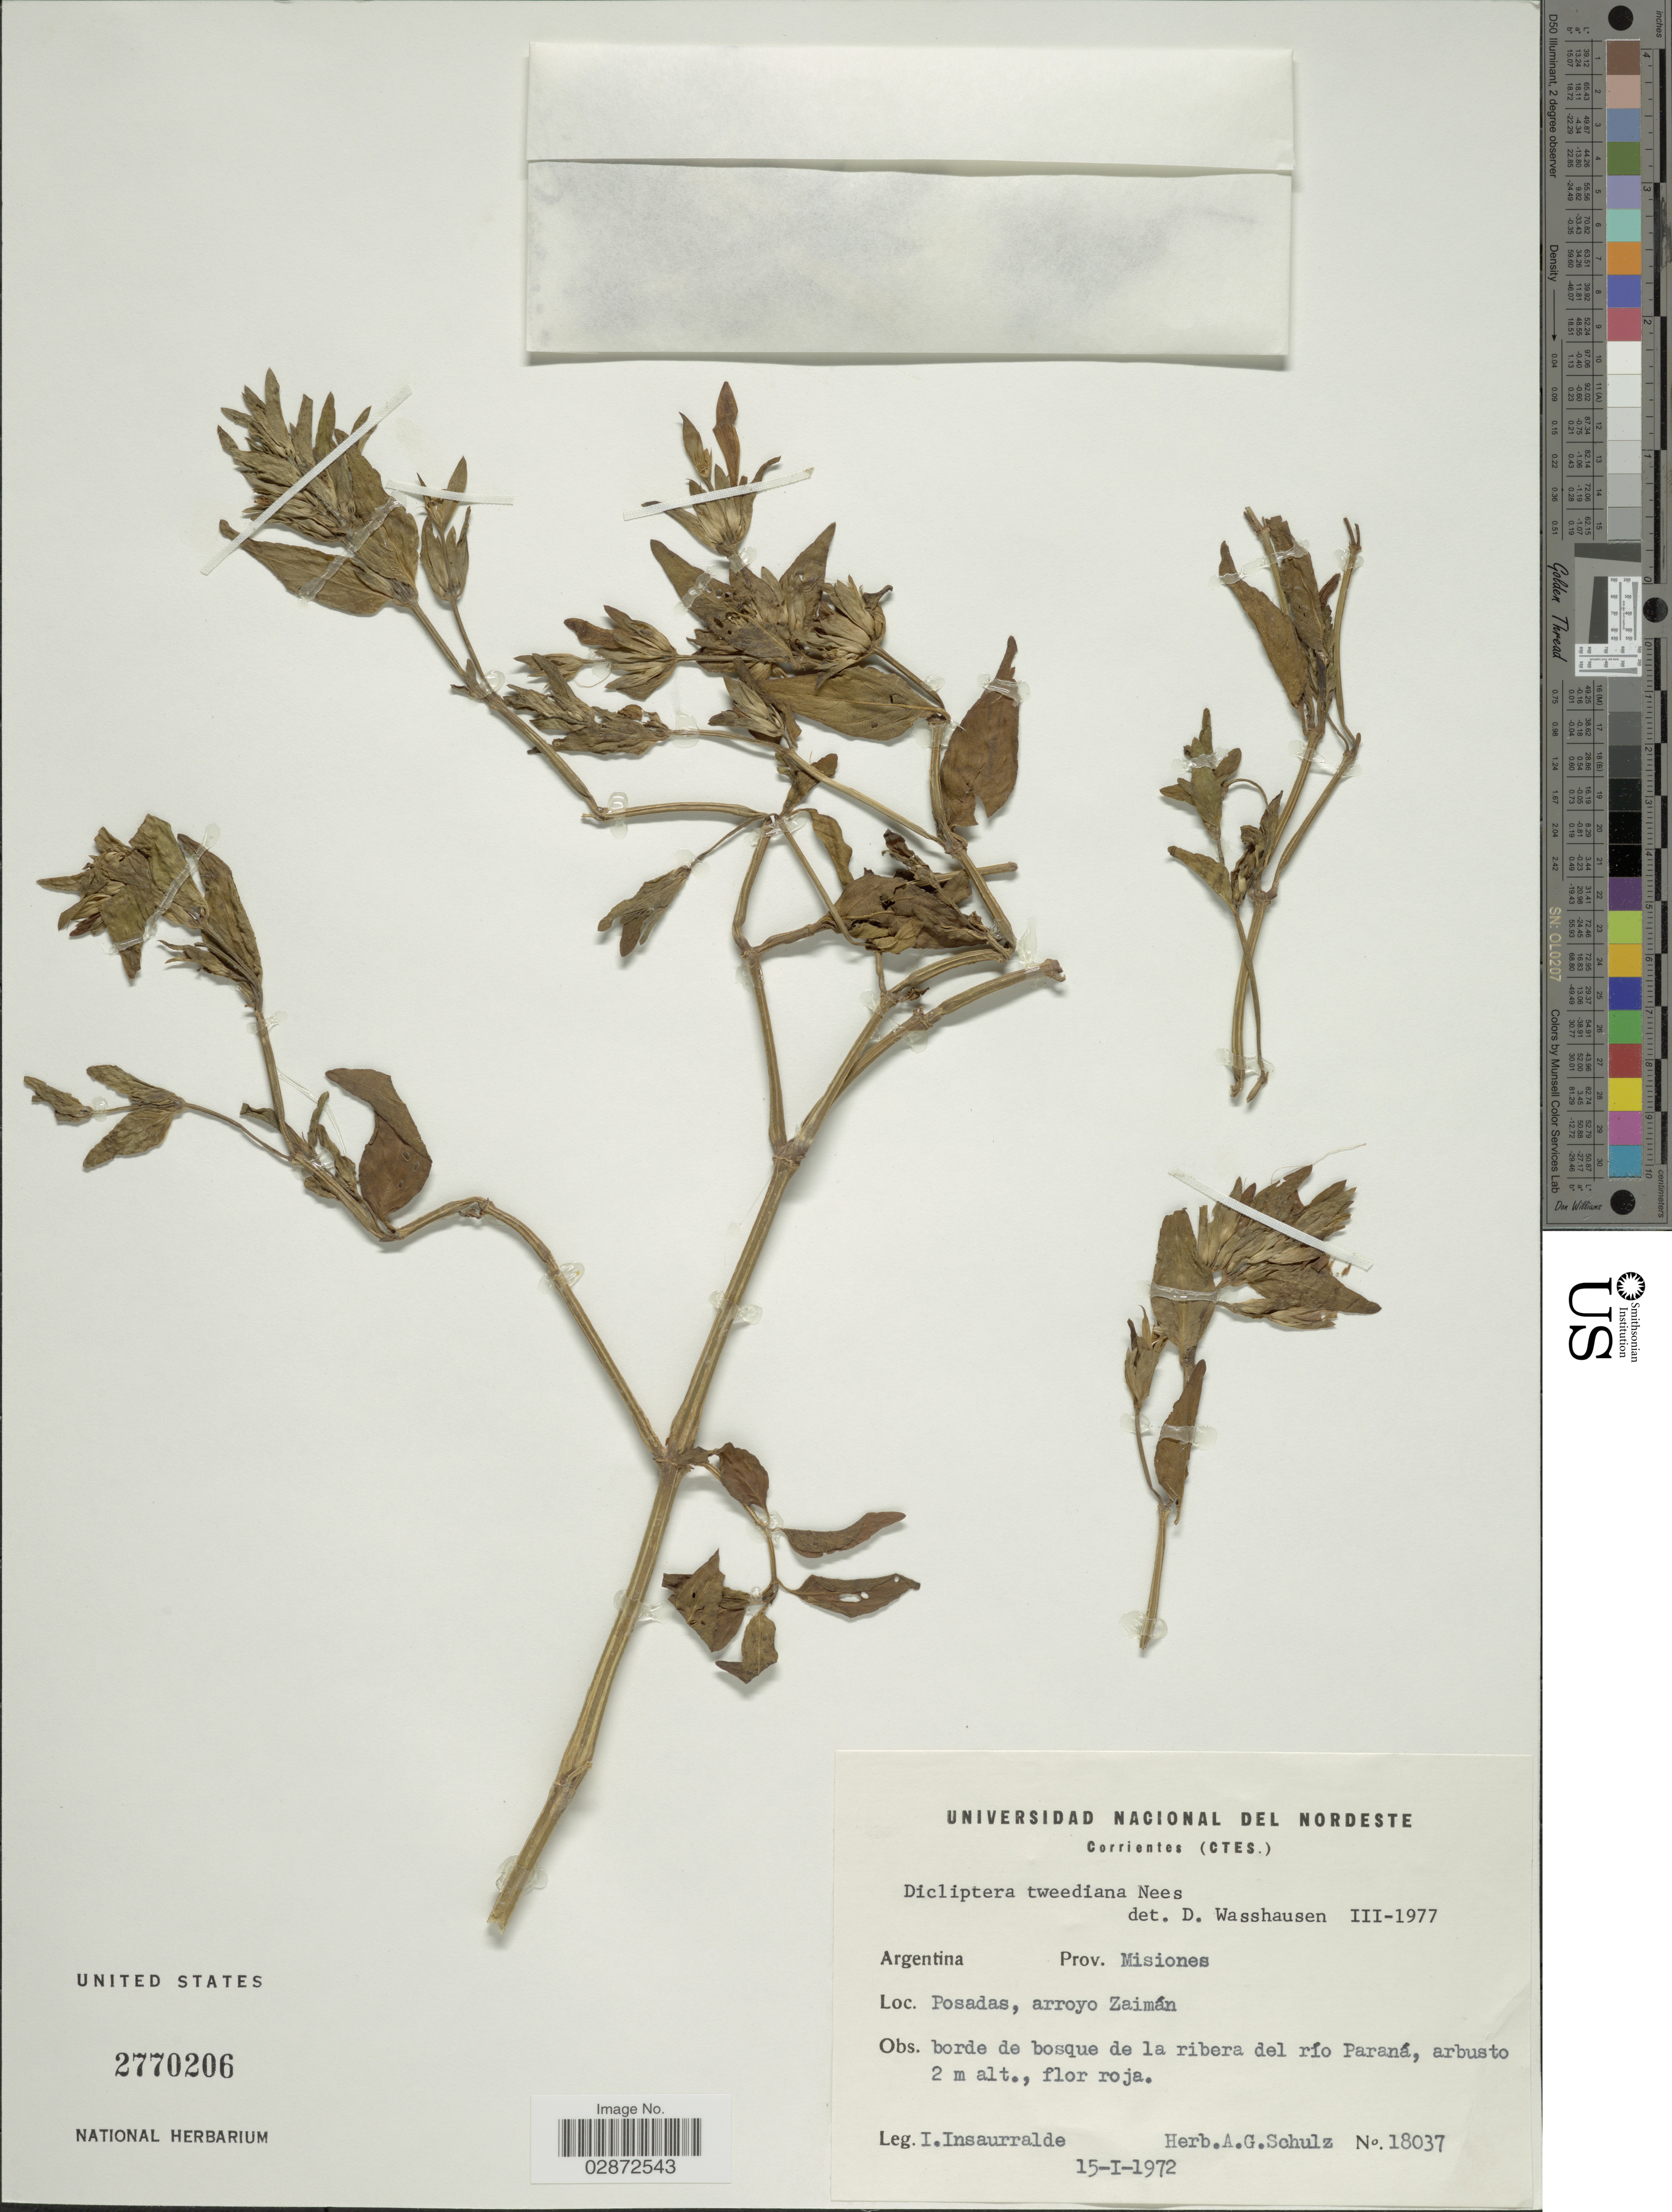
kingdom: Plantae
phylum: Tracheophyta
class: Magnoliopsida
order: Lamiales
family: Acanthaceae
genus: Dicliptera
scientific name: Dicliptera squarrosa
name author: Nees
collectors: I. Insaurralde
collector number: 18037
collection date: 1972-01-15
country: Argentina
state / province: Misiones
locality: Prov. Misiones. Posadas, arroyo Zaimán. Borde de bosque de la ribera del río Paraná.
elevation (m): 2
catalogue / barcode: US 2770206